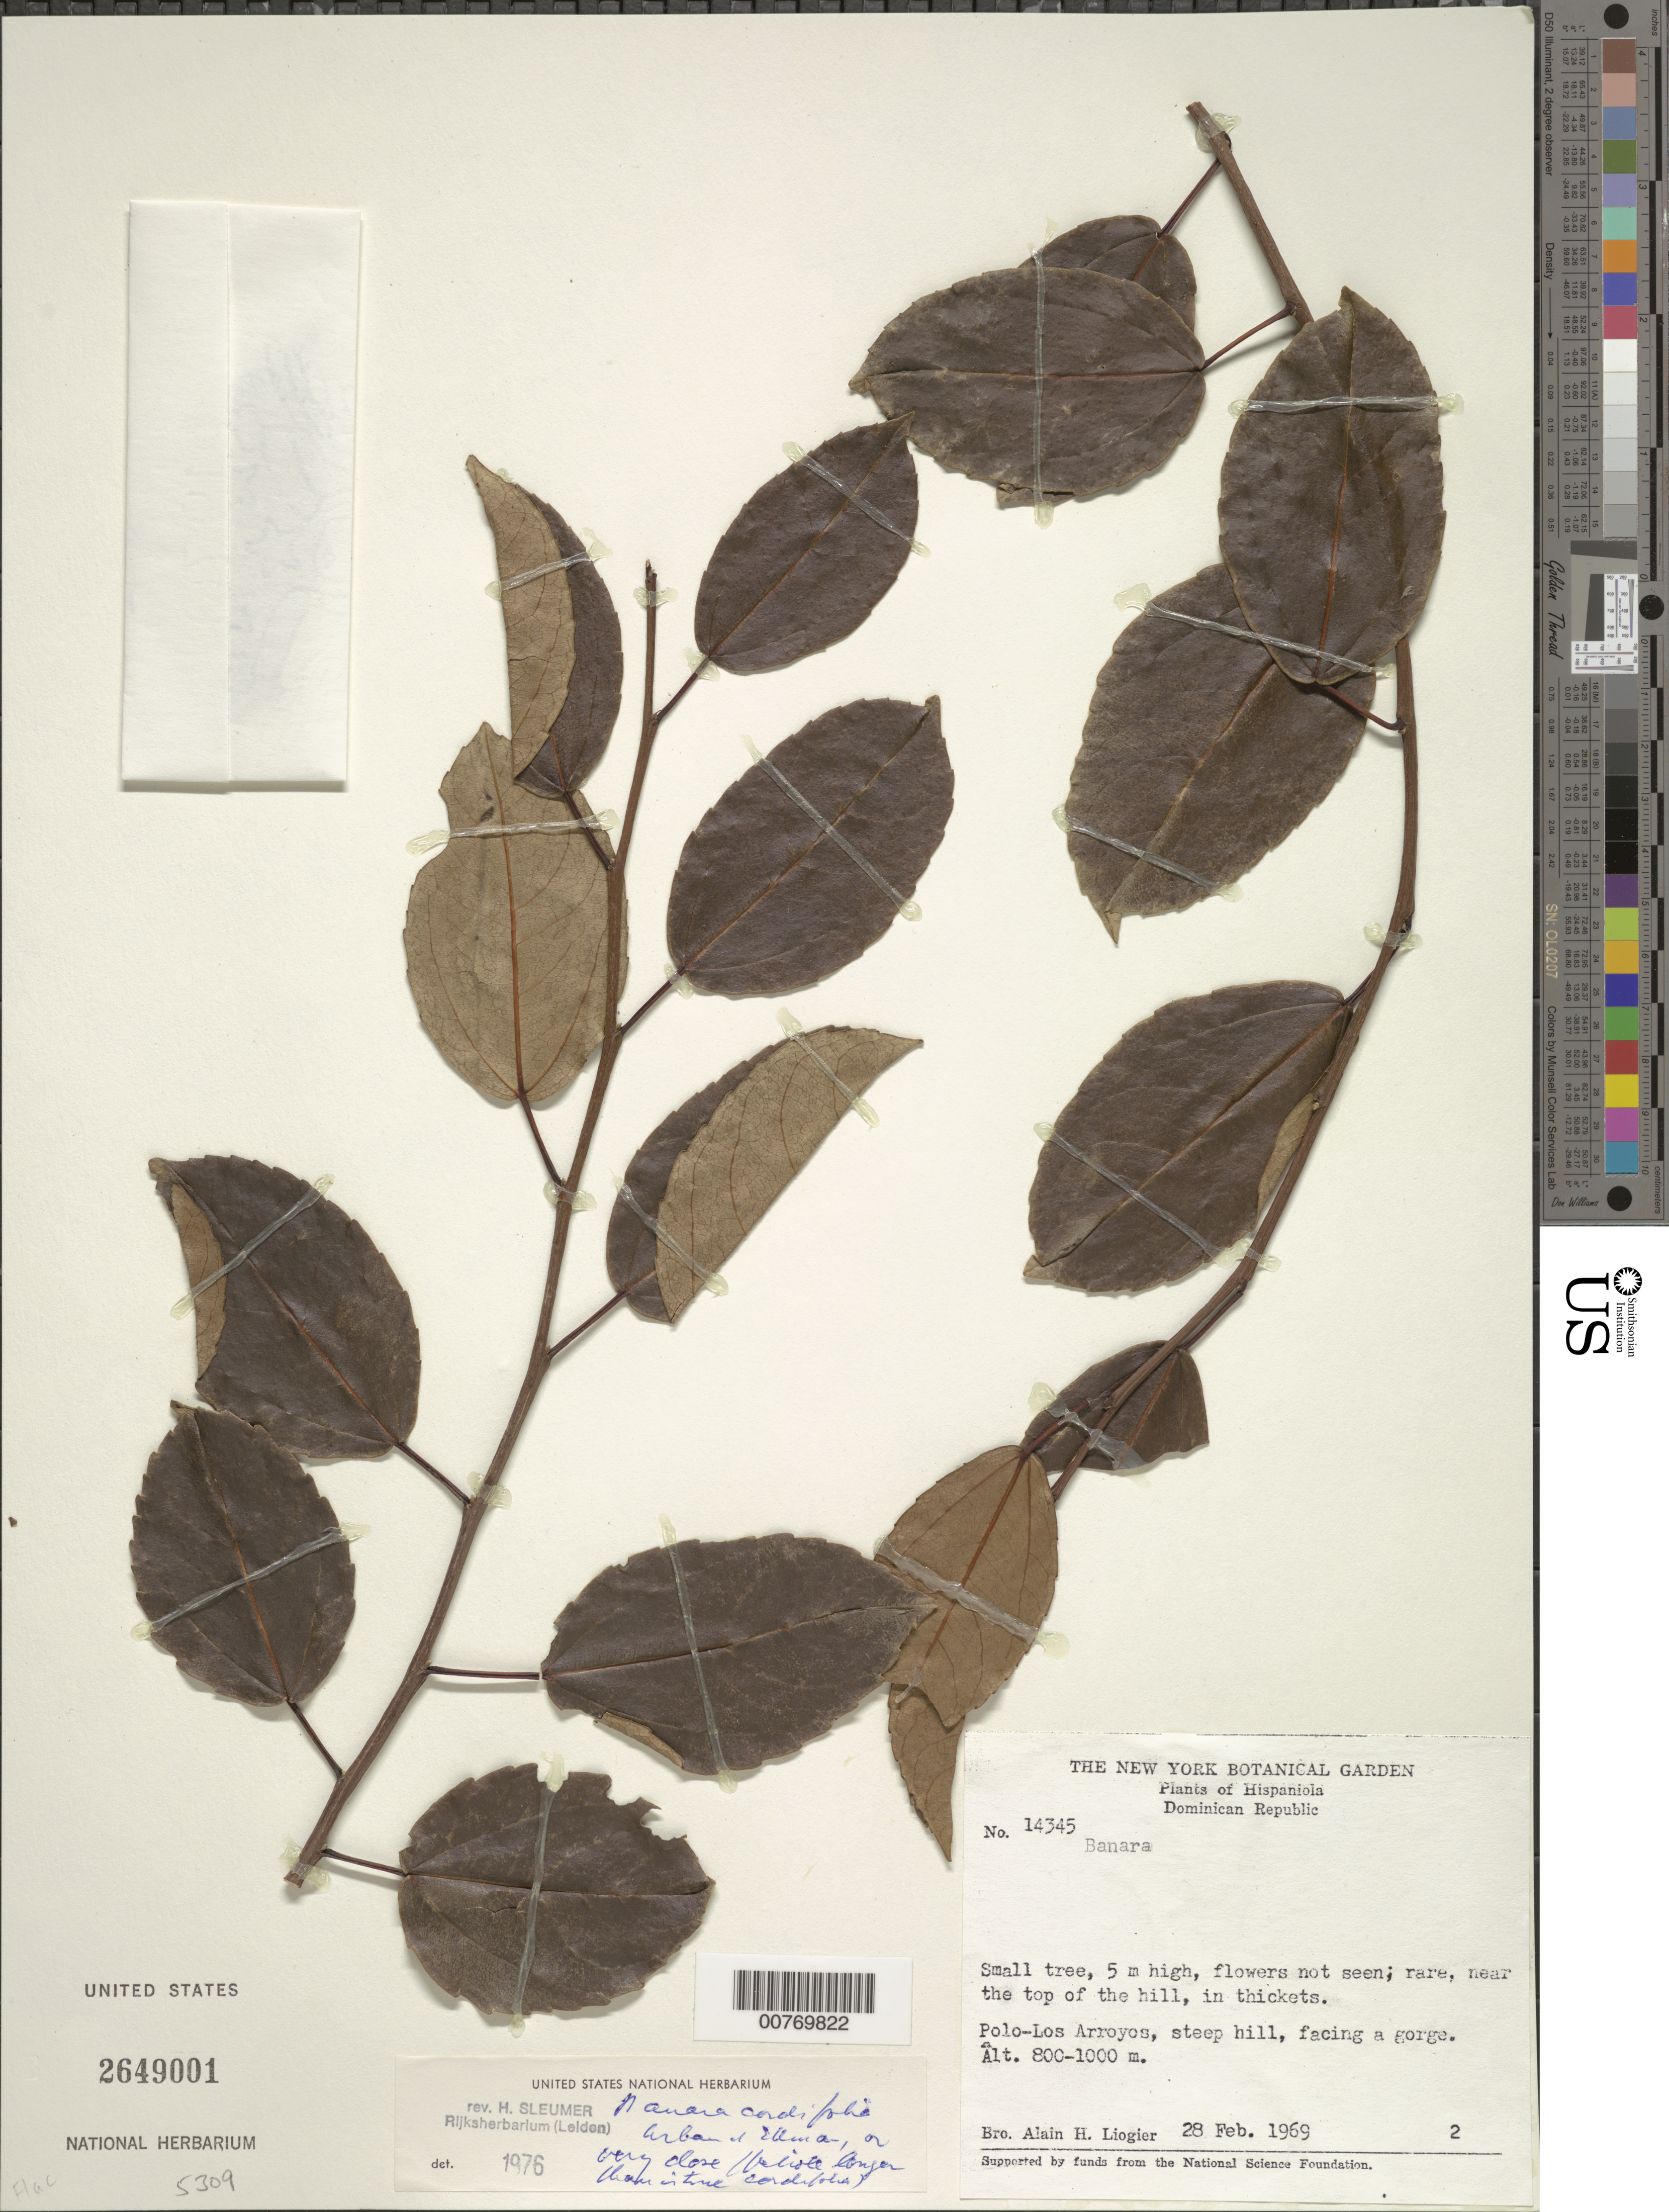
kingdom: Plantae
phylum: Tracheophyta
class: Magnoliopsida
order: Malpighiales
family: Salicaceae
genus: Banara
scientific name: Banara cordifolia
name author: Urb. & Ekman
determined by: Sleumer, H. O.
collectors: A. H. Liogier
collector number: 14345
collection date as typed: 28 Feb 1969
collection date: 1969-02-28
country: Dominican Republic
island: Hispaniola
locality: Polo-Los Arroyos, Near the top of the hill, facing a gorge.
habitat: In thickets.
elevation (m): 800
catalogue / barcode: US 2649001